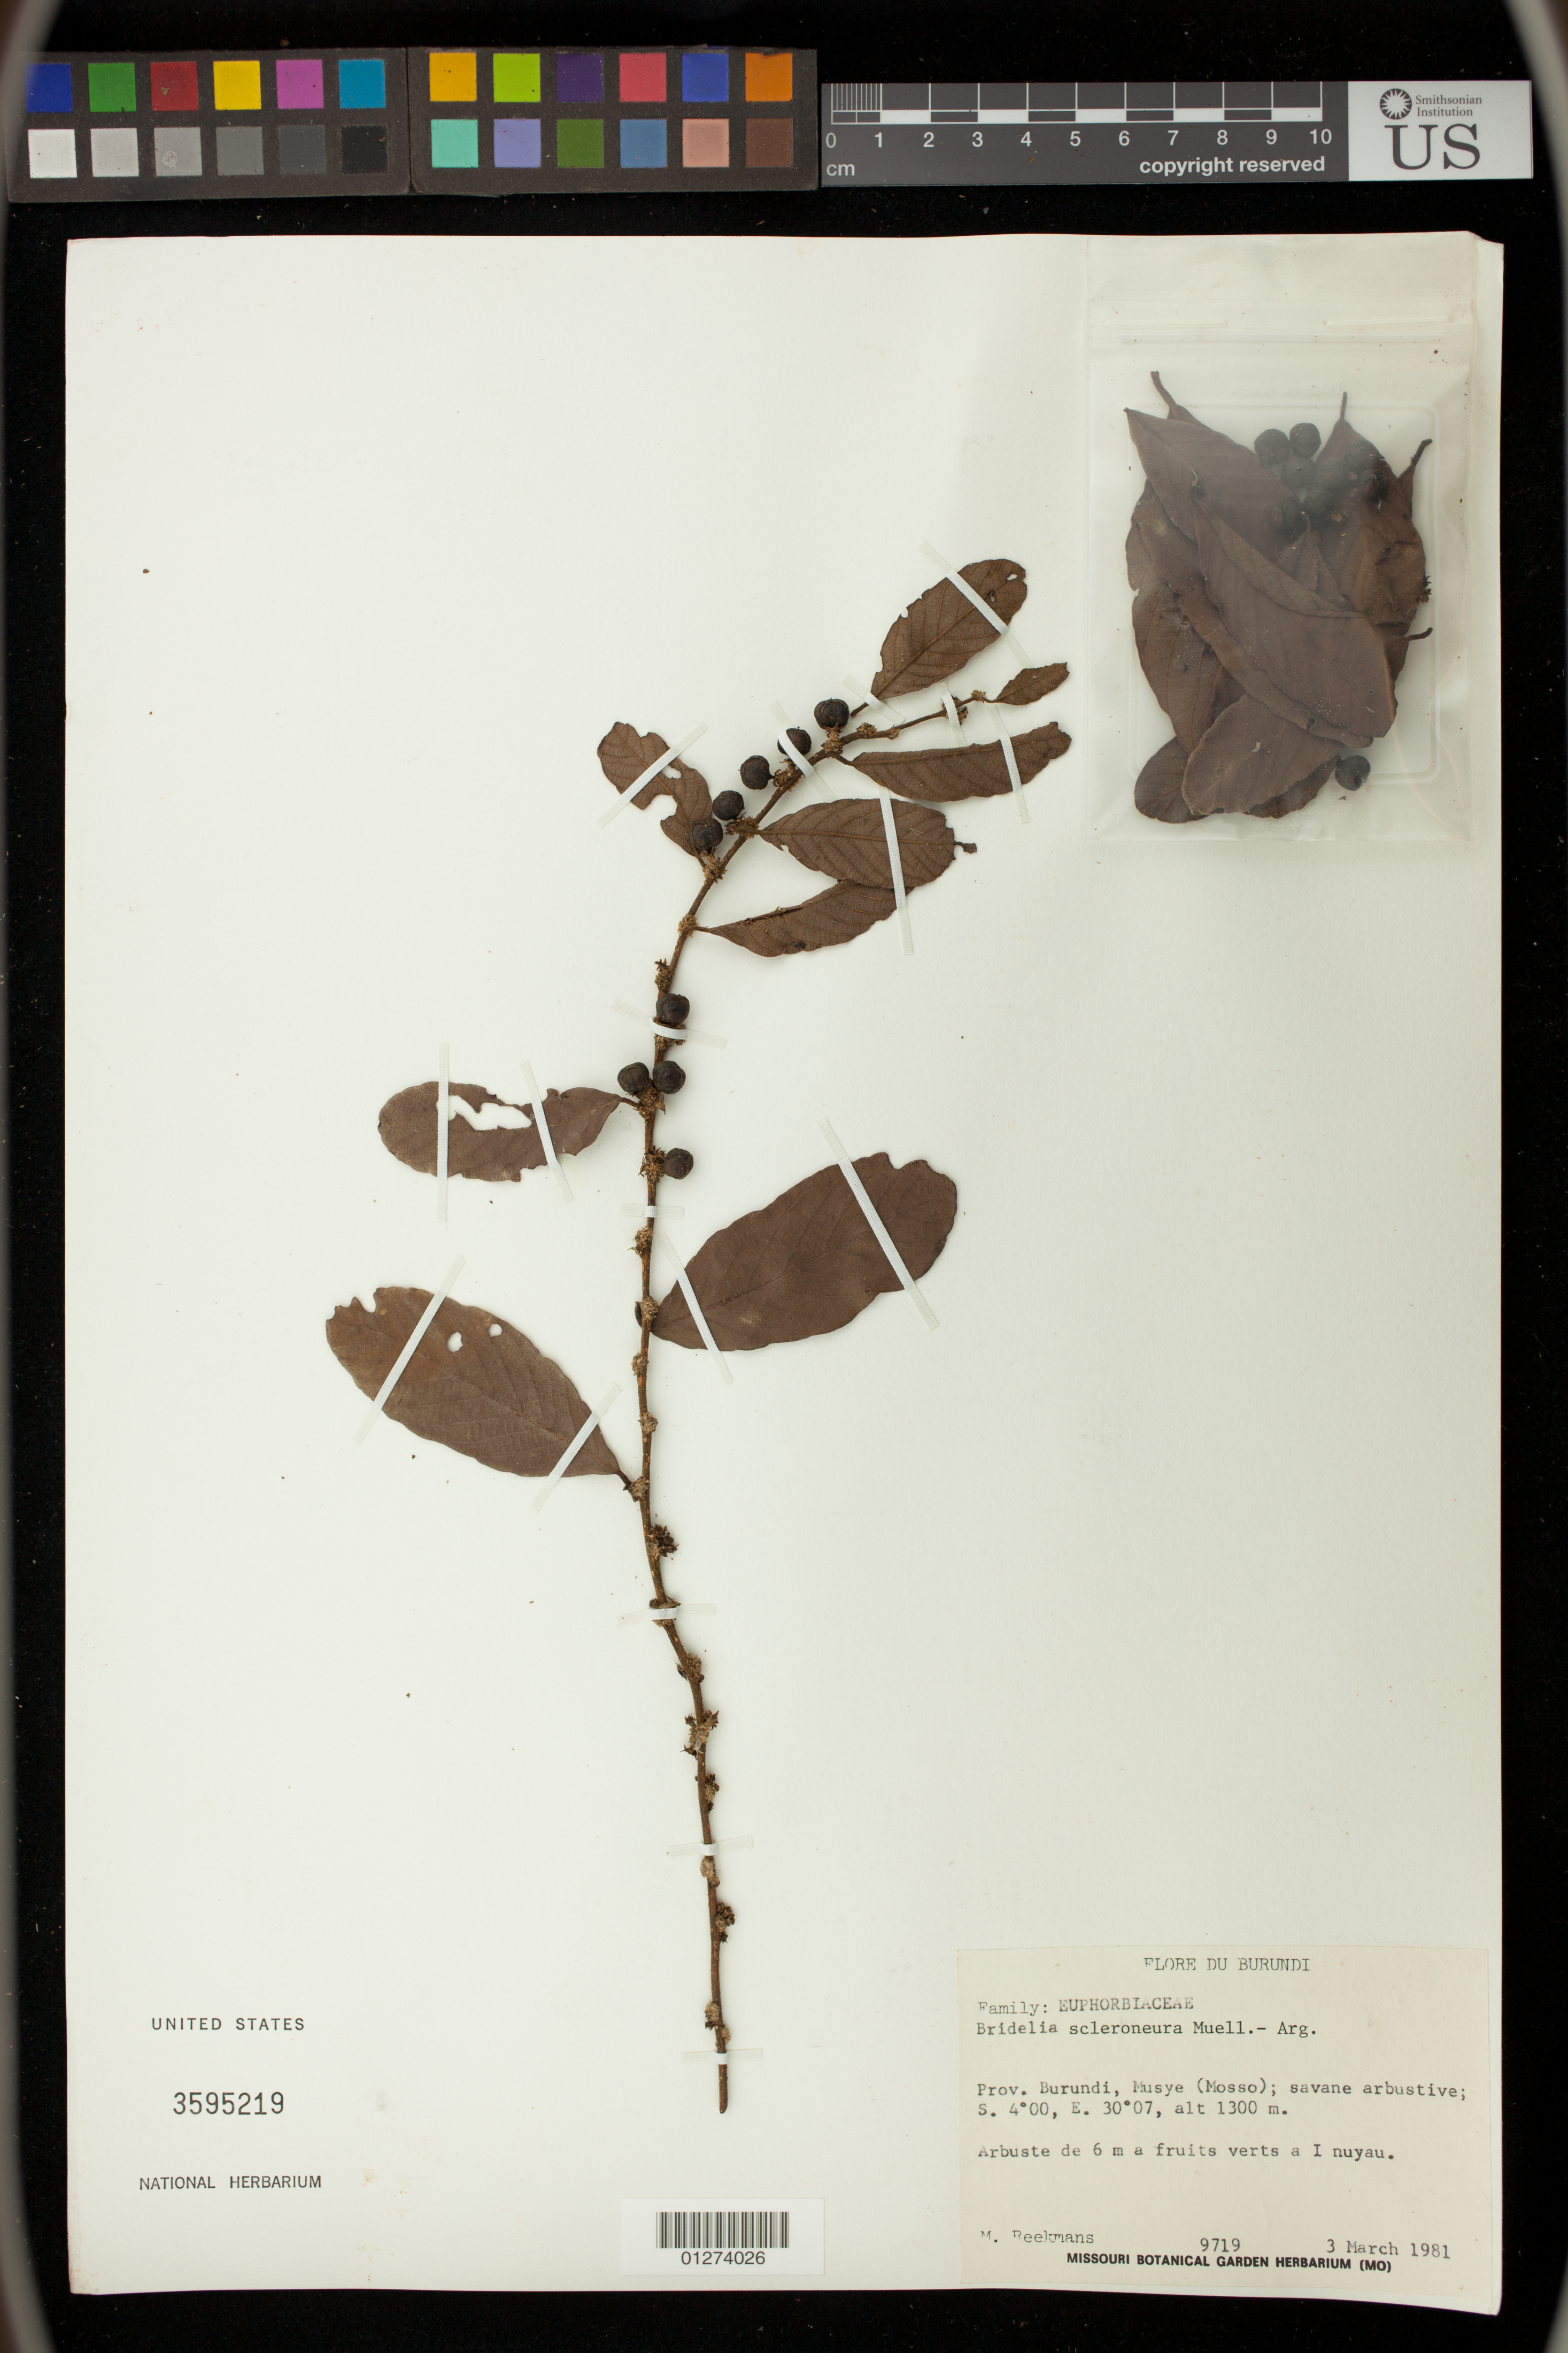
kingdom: Plantae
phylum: Tracheophyta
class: Magnoliopsida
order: Malpighiales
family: Phyllanthaceae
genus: Bridelia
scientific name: Bridelia scleroneura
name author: Müll. Arg.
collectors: M. Reekmans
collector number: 9719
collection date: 1981-03-03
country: Burundi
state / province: Rutana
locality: Musye (Mosso)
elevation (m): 1300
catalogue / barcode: US 3595219